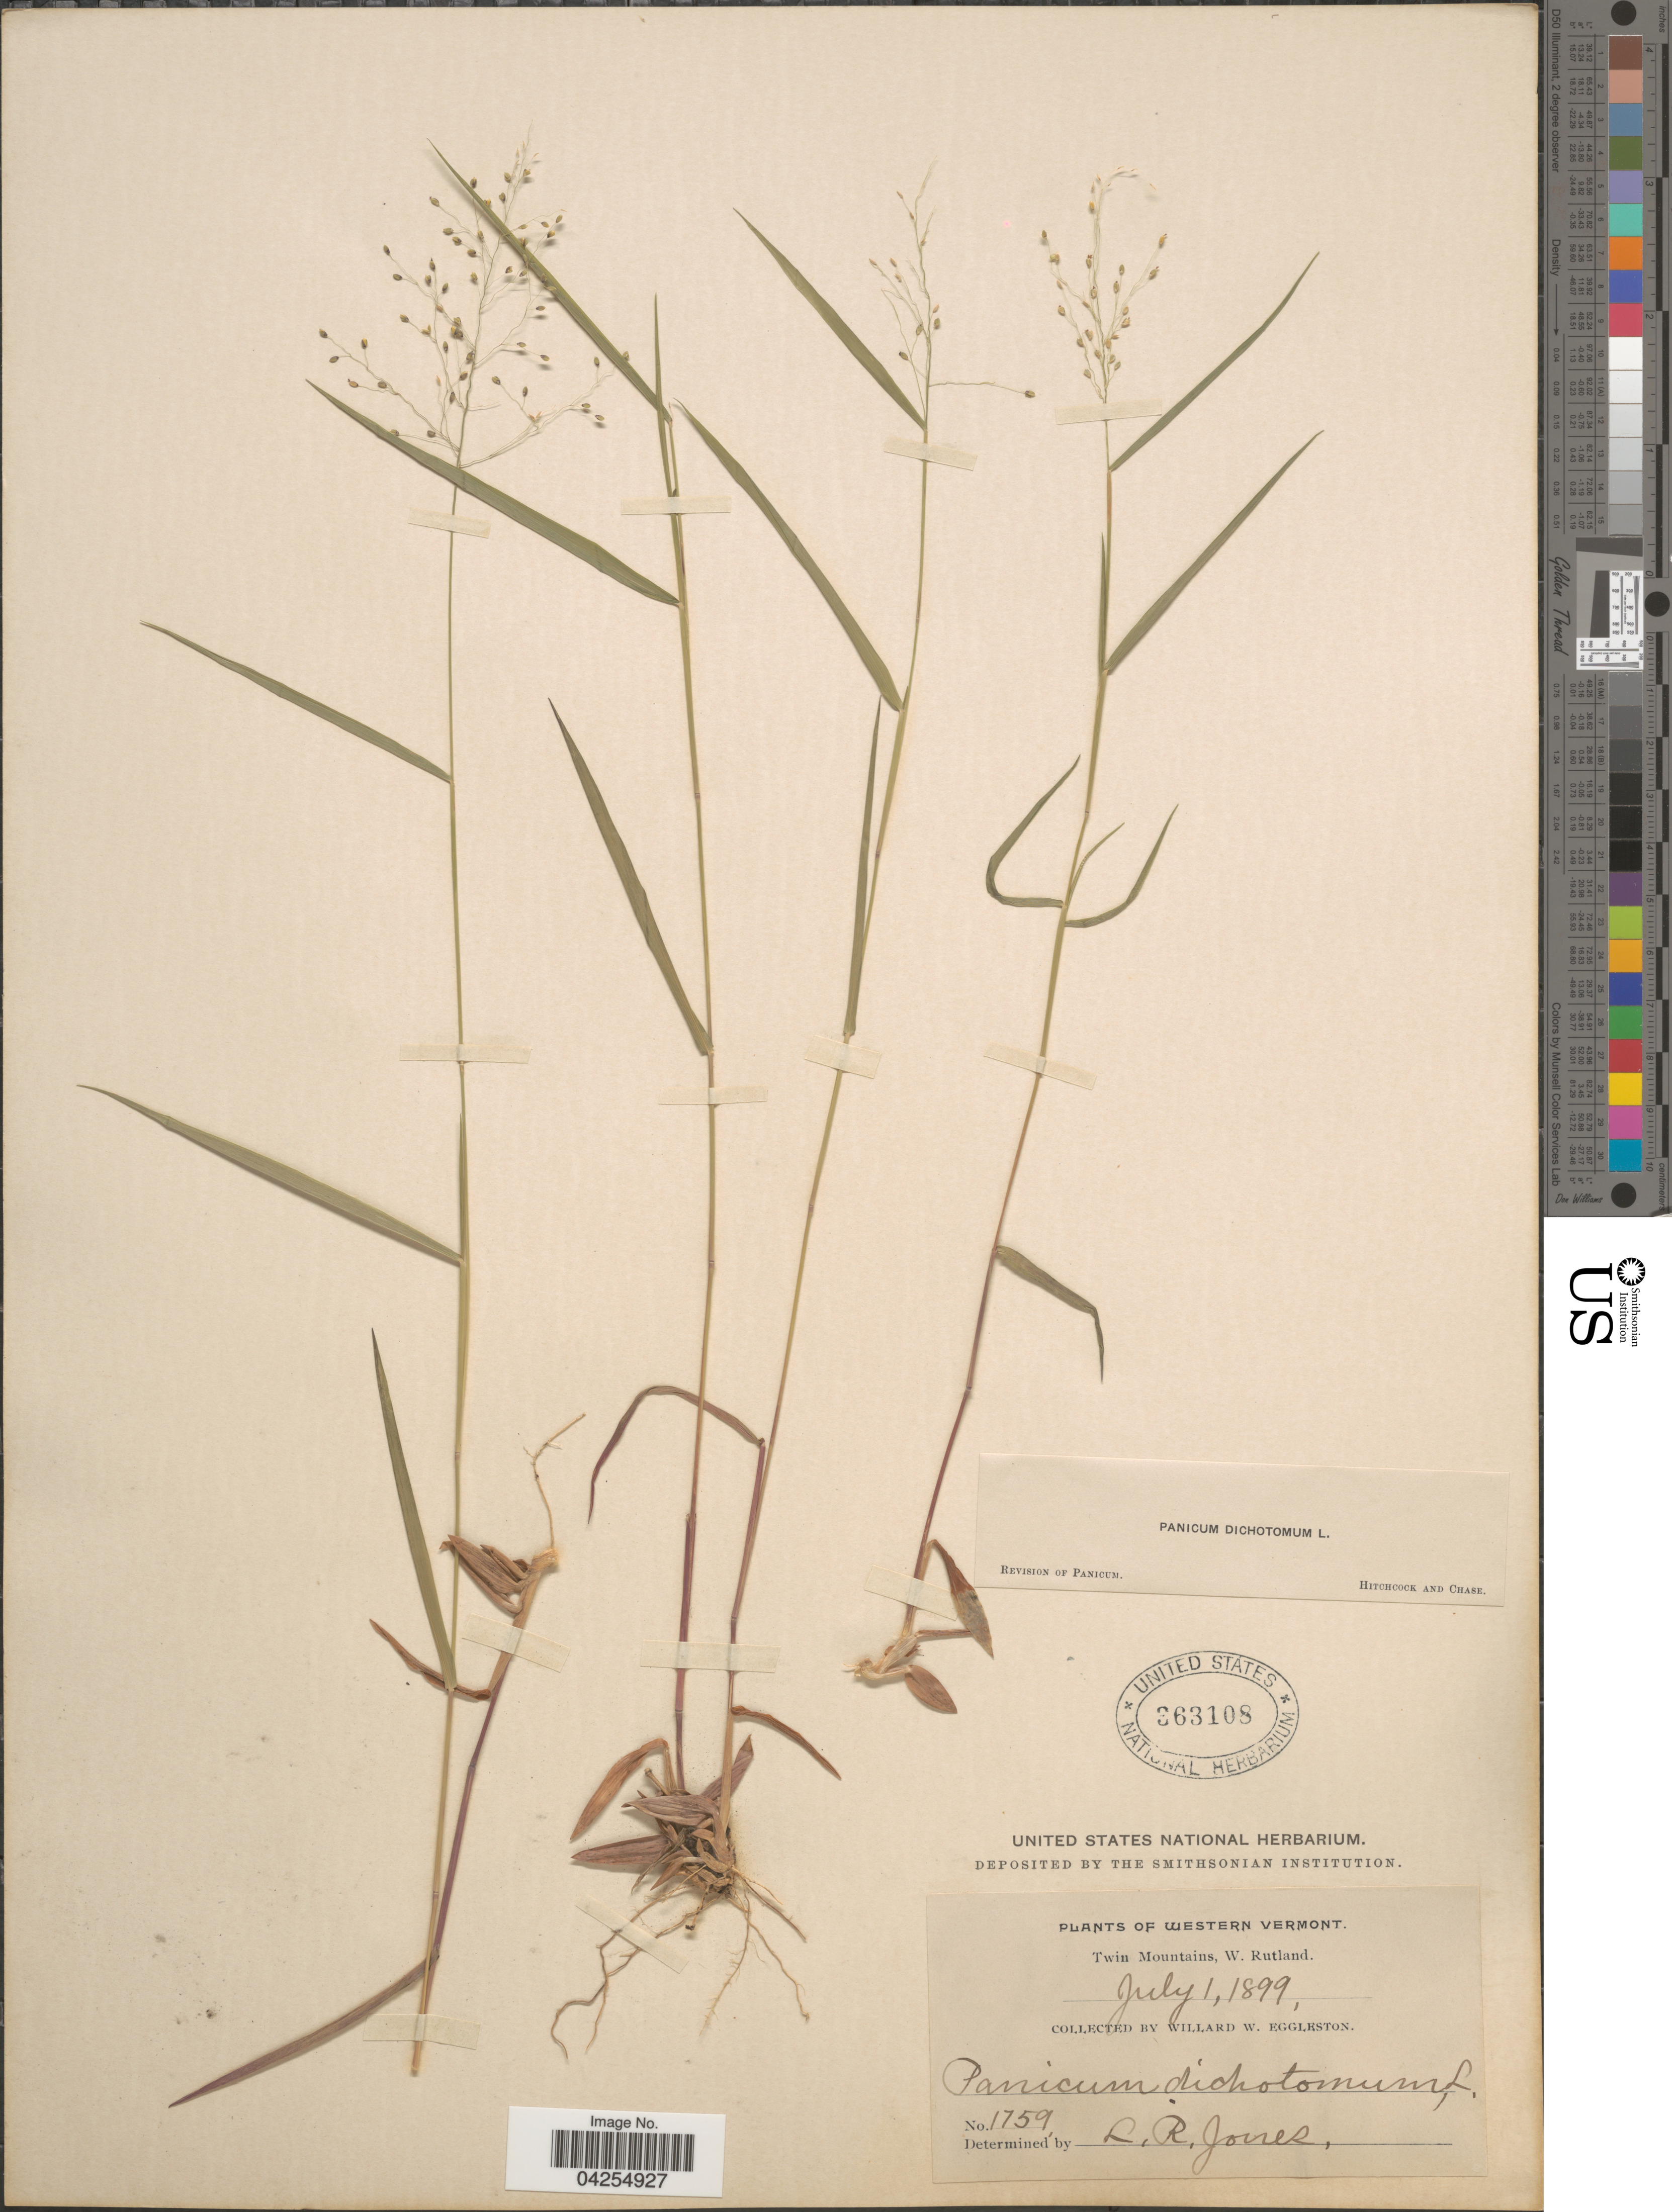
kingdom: Plantae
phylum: Tracheophyta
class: Liliopsida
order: Poales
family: Poaceae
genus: Dichanthelium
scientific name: Dichanthelium dichotomum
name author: (L.) Gould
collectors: W. W. Eggleston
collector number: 1759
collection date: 1899-07-01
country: United States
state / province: Vermont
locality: Western Vermont. Twin Mountains, W. Rutland.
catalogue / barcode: US 363108